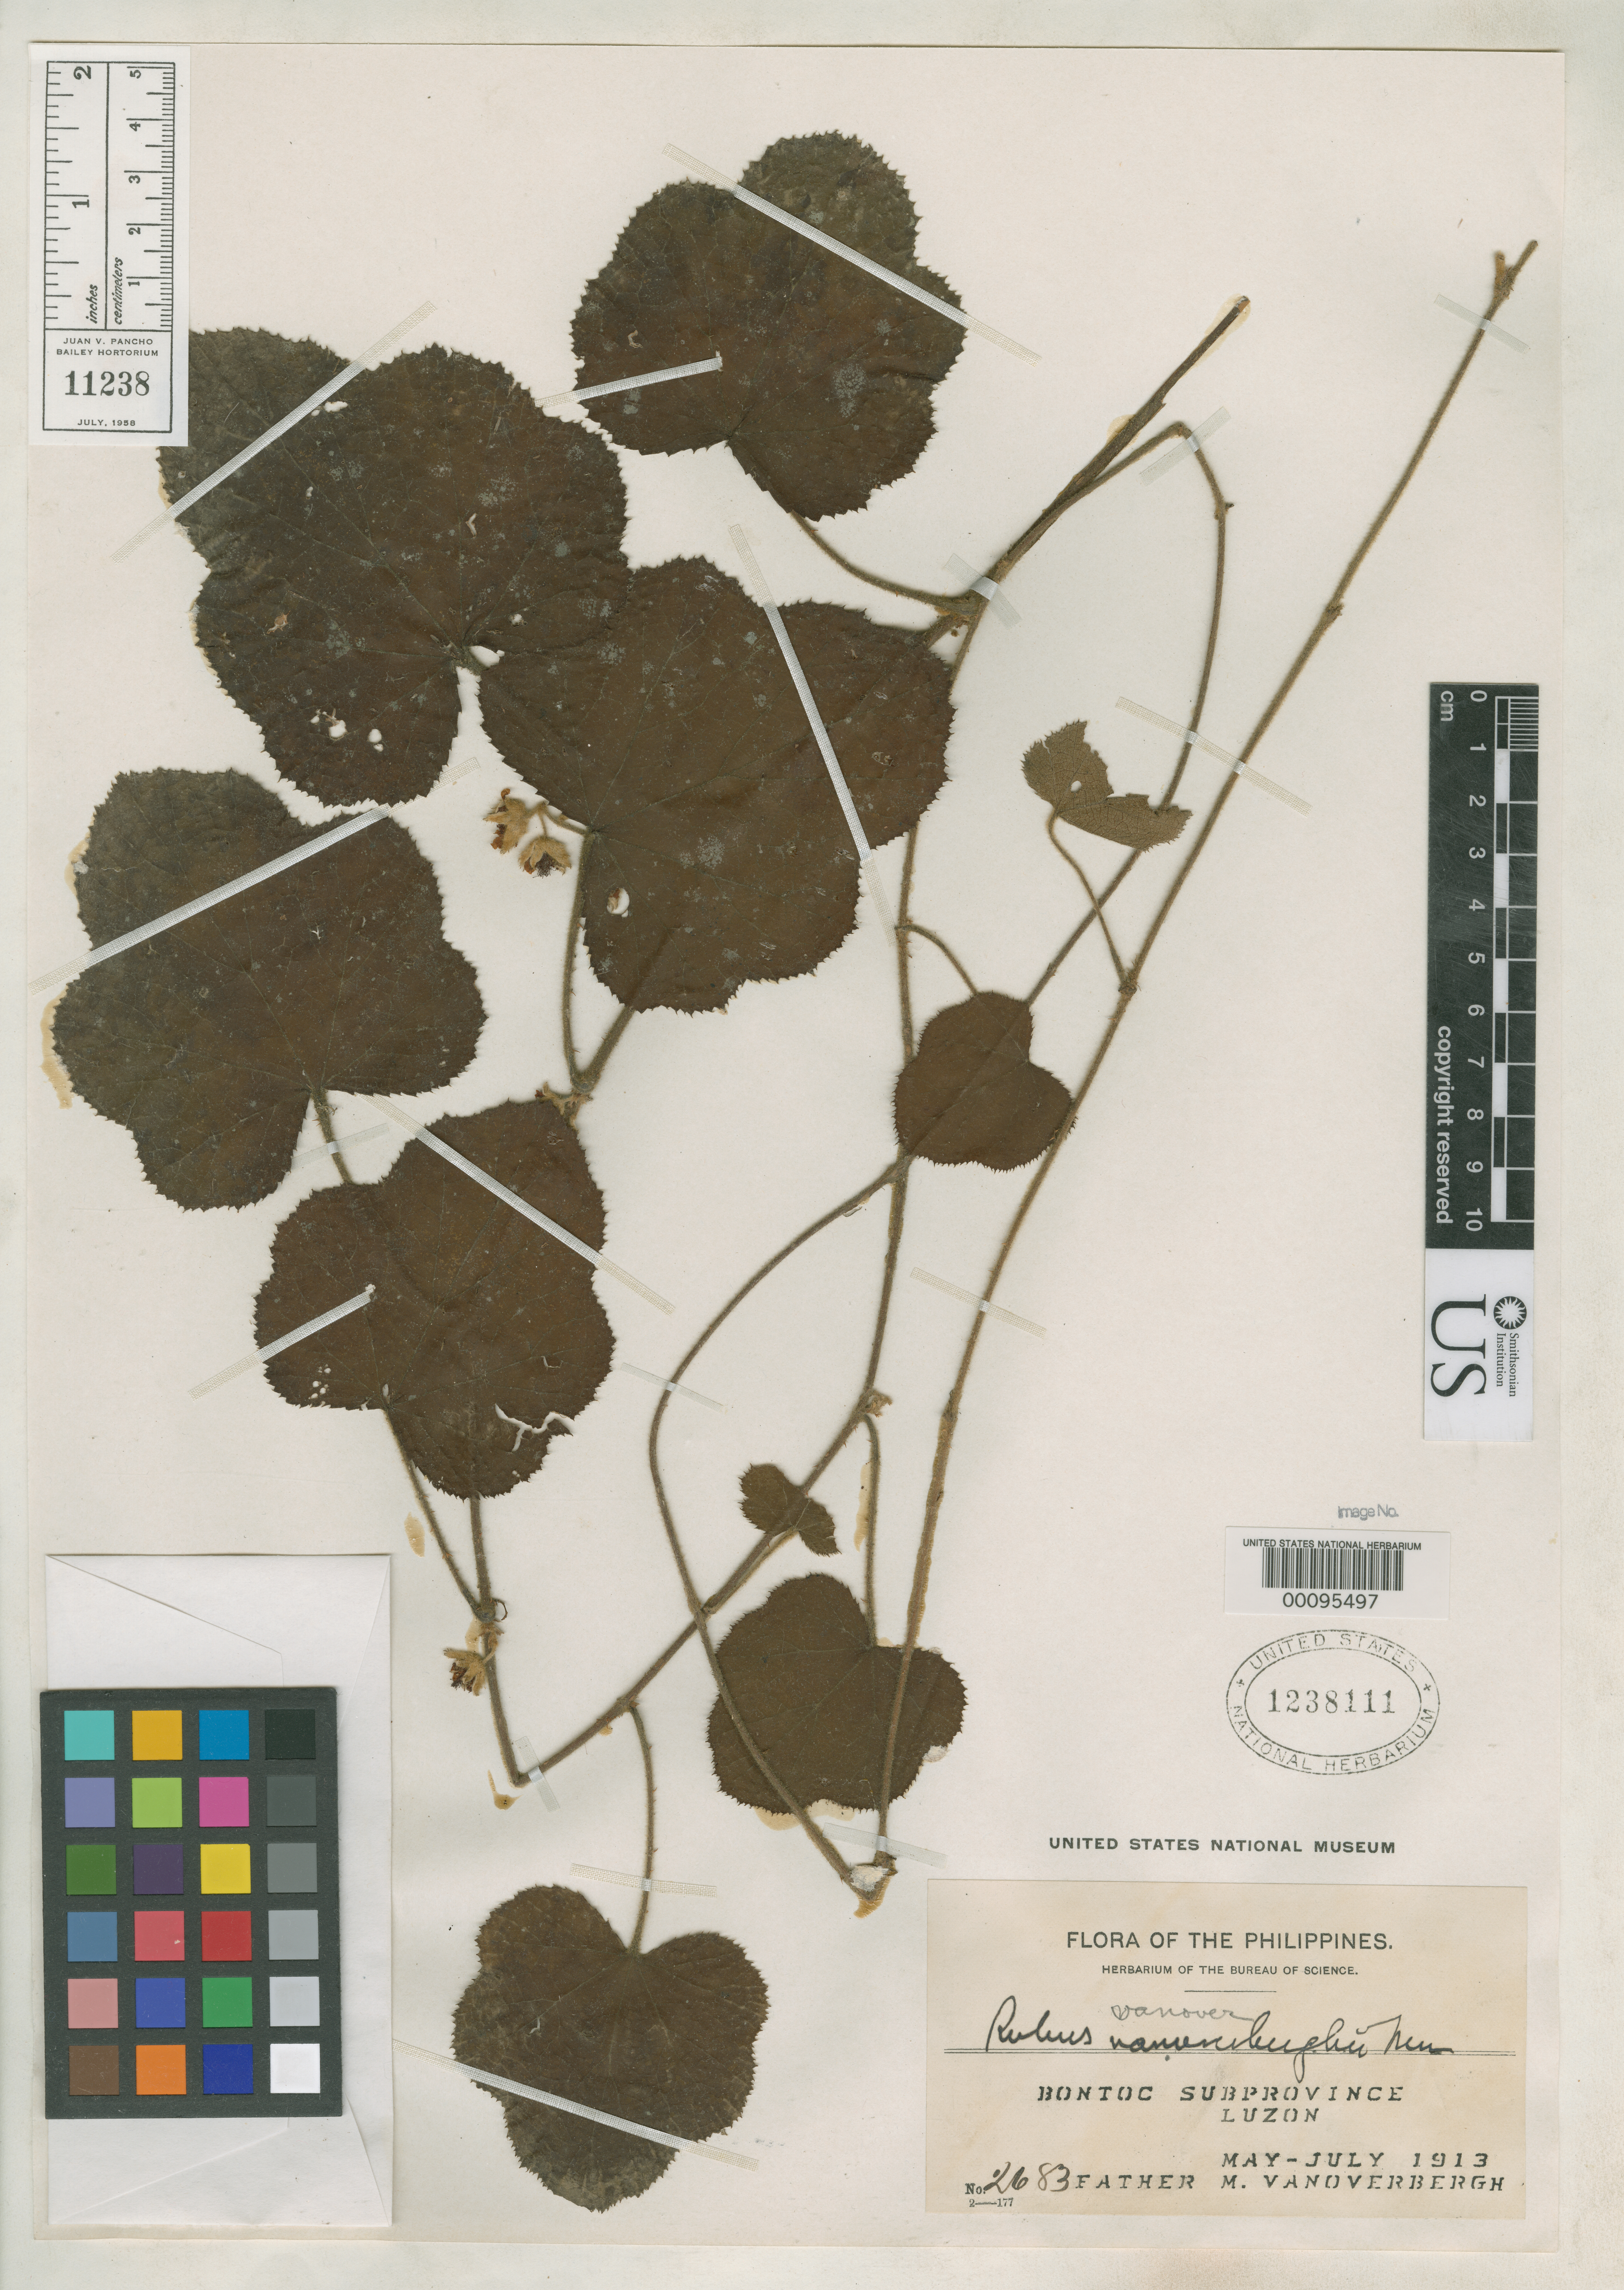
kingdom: Plantae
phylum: Tracheophyta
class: Magnoliopsida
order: Rosales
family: Rosaceae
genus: Rubus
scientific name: Rubus vanoverberghii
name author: Merr.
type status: Isotype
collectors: M. Vanoverbergh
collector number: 2683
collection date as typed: May 1913 to -- Jul 1913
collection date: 1913-05/1913-07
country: Philippines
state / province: Cordillera (Administrative Region)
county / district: Mountain province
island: Luzon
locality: Bontoc.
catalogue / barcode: US 1238111